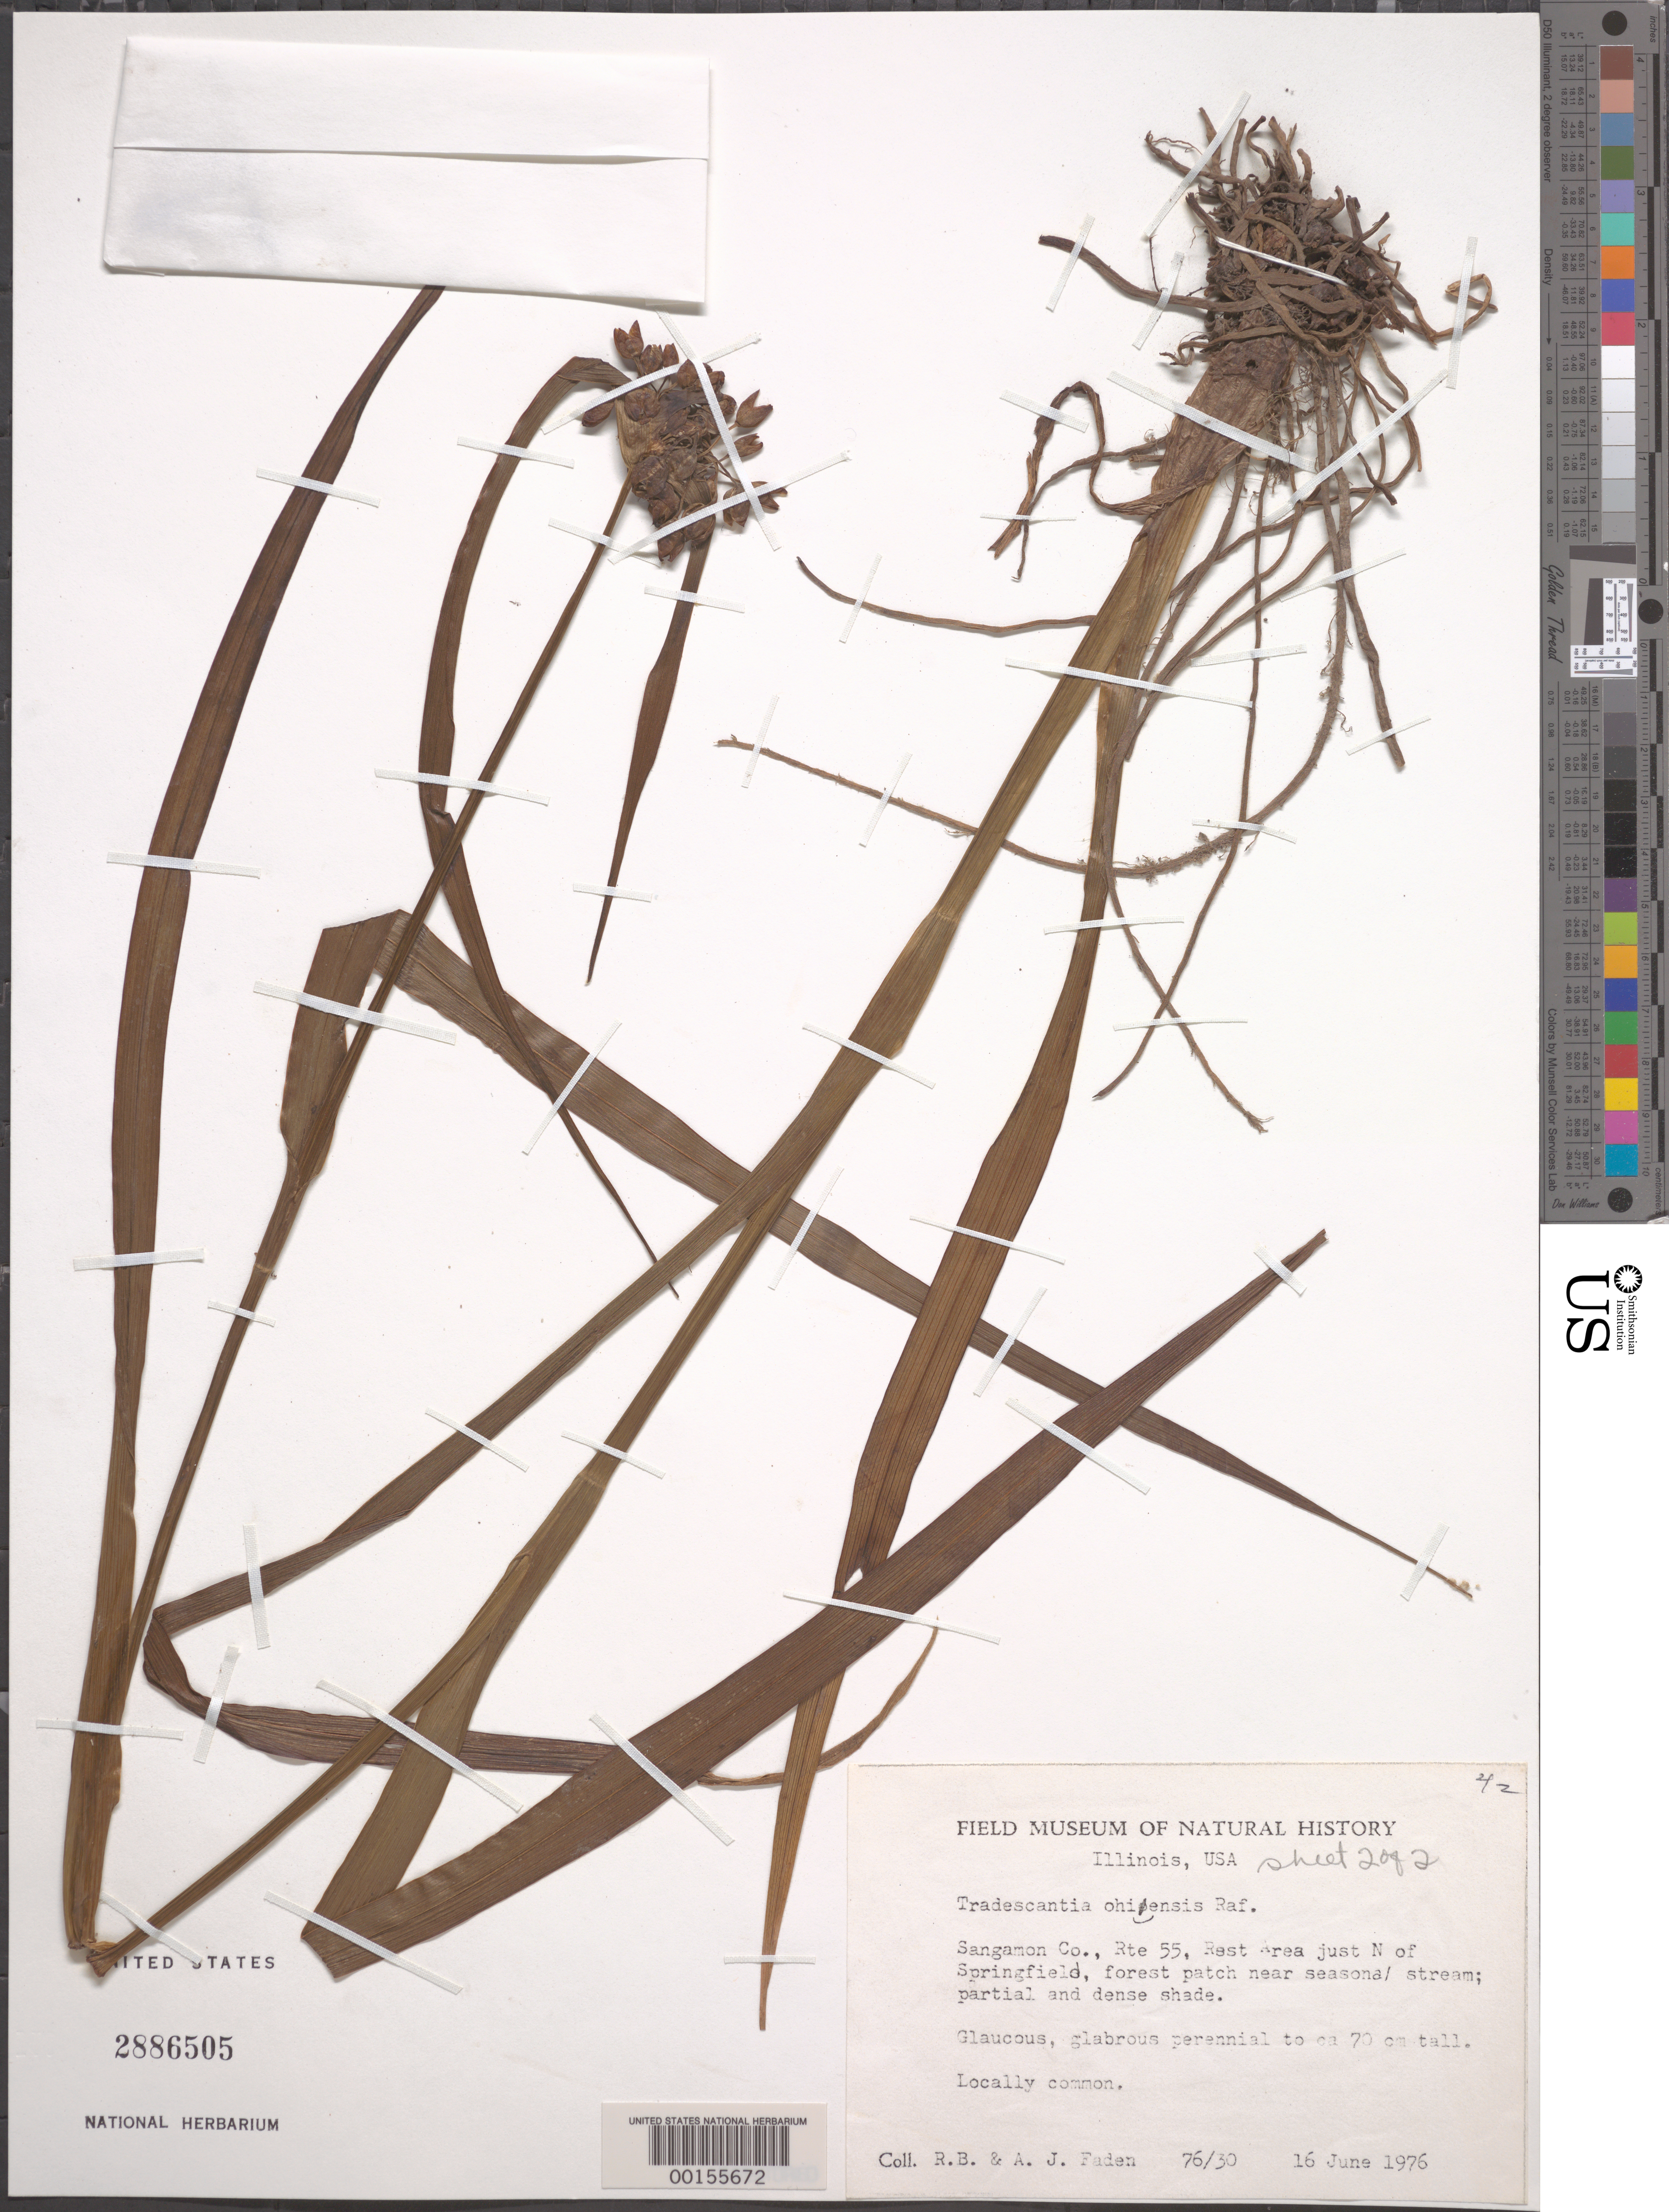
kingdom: Plantae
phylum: Tracheophyta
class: Liliopsida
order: Commelinales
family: Commelinaceae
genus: Tradescantia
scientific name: Tradescantia ohiensis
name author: Raf.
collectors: R. B. Faden & A. J. Faden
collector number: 76/30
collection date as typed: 16 Jun 1976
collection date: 1976-06-16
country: United States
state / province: Illinois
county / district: Sangamon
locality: Rte 55, n of springfield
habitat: Partially shaded forest patch near seasonal stream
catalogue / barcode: US 2886505